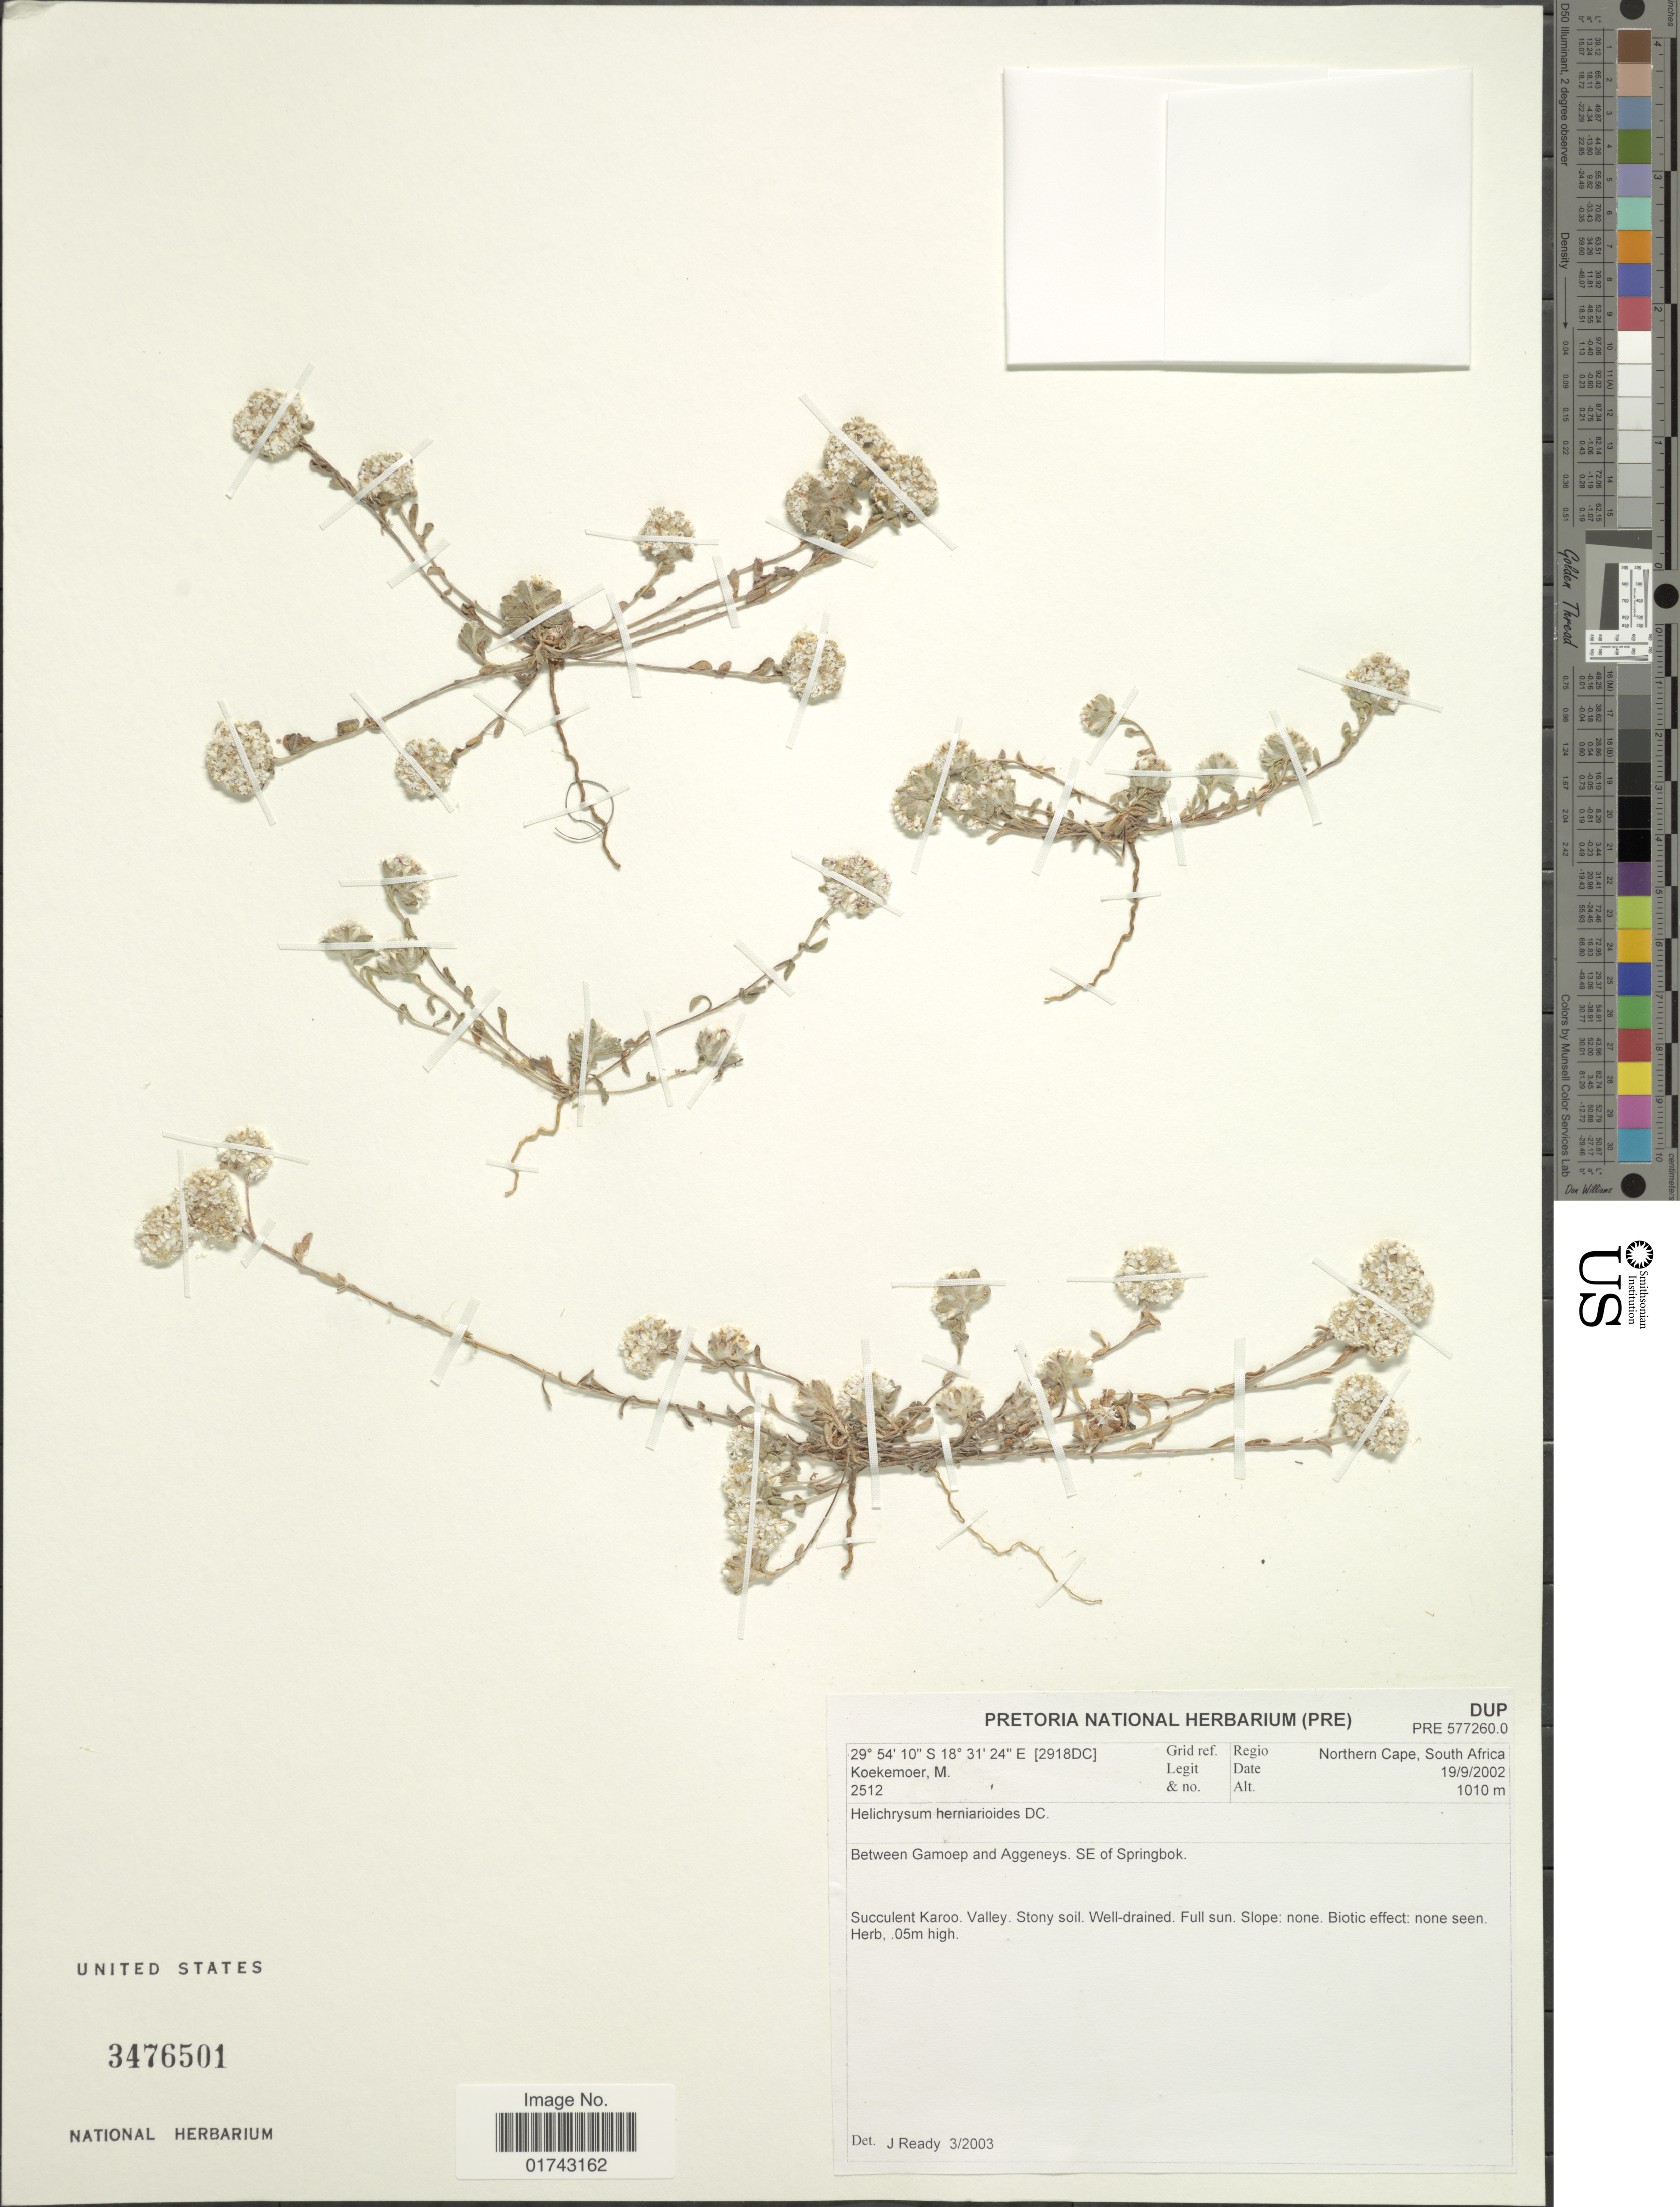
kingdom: Plantae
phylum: Tracheophyta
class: Magnoliopsida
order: Asterales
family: Asteraceae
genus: Helichrysum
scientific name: Helichrysum herniarioides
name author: DC.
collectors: M. Koekemoer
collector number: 2512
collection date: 2002-09-19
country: South Africa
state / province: Northern Cape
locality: Regio Northern Cape, South Africa, Grid ref. [2918DC], Between Gamoep and Aggeneys, SE of Springbok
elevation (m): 1010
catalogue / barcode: US 3476501